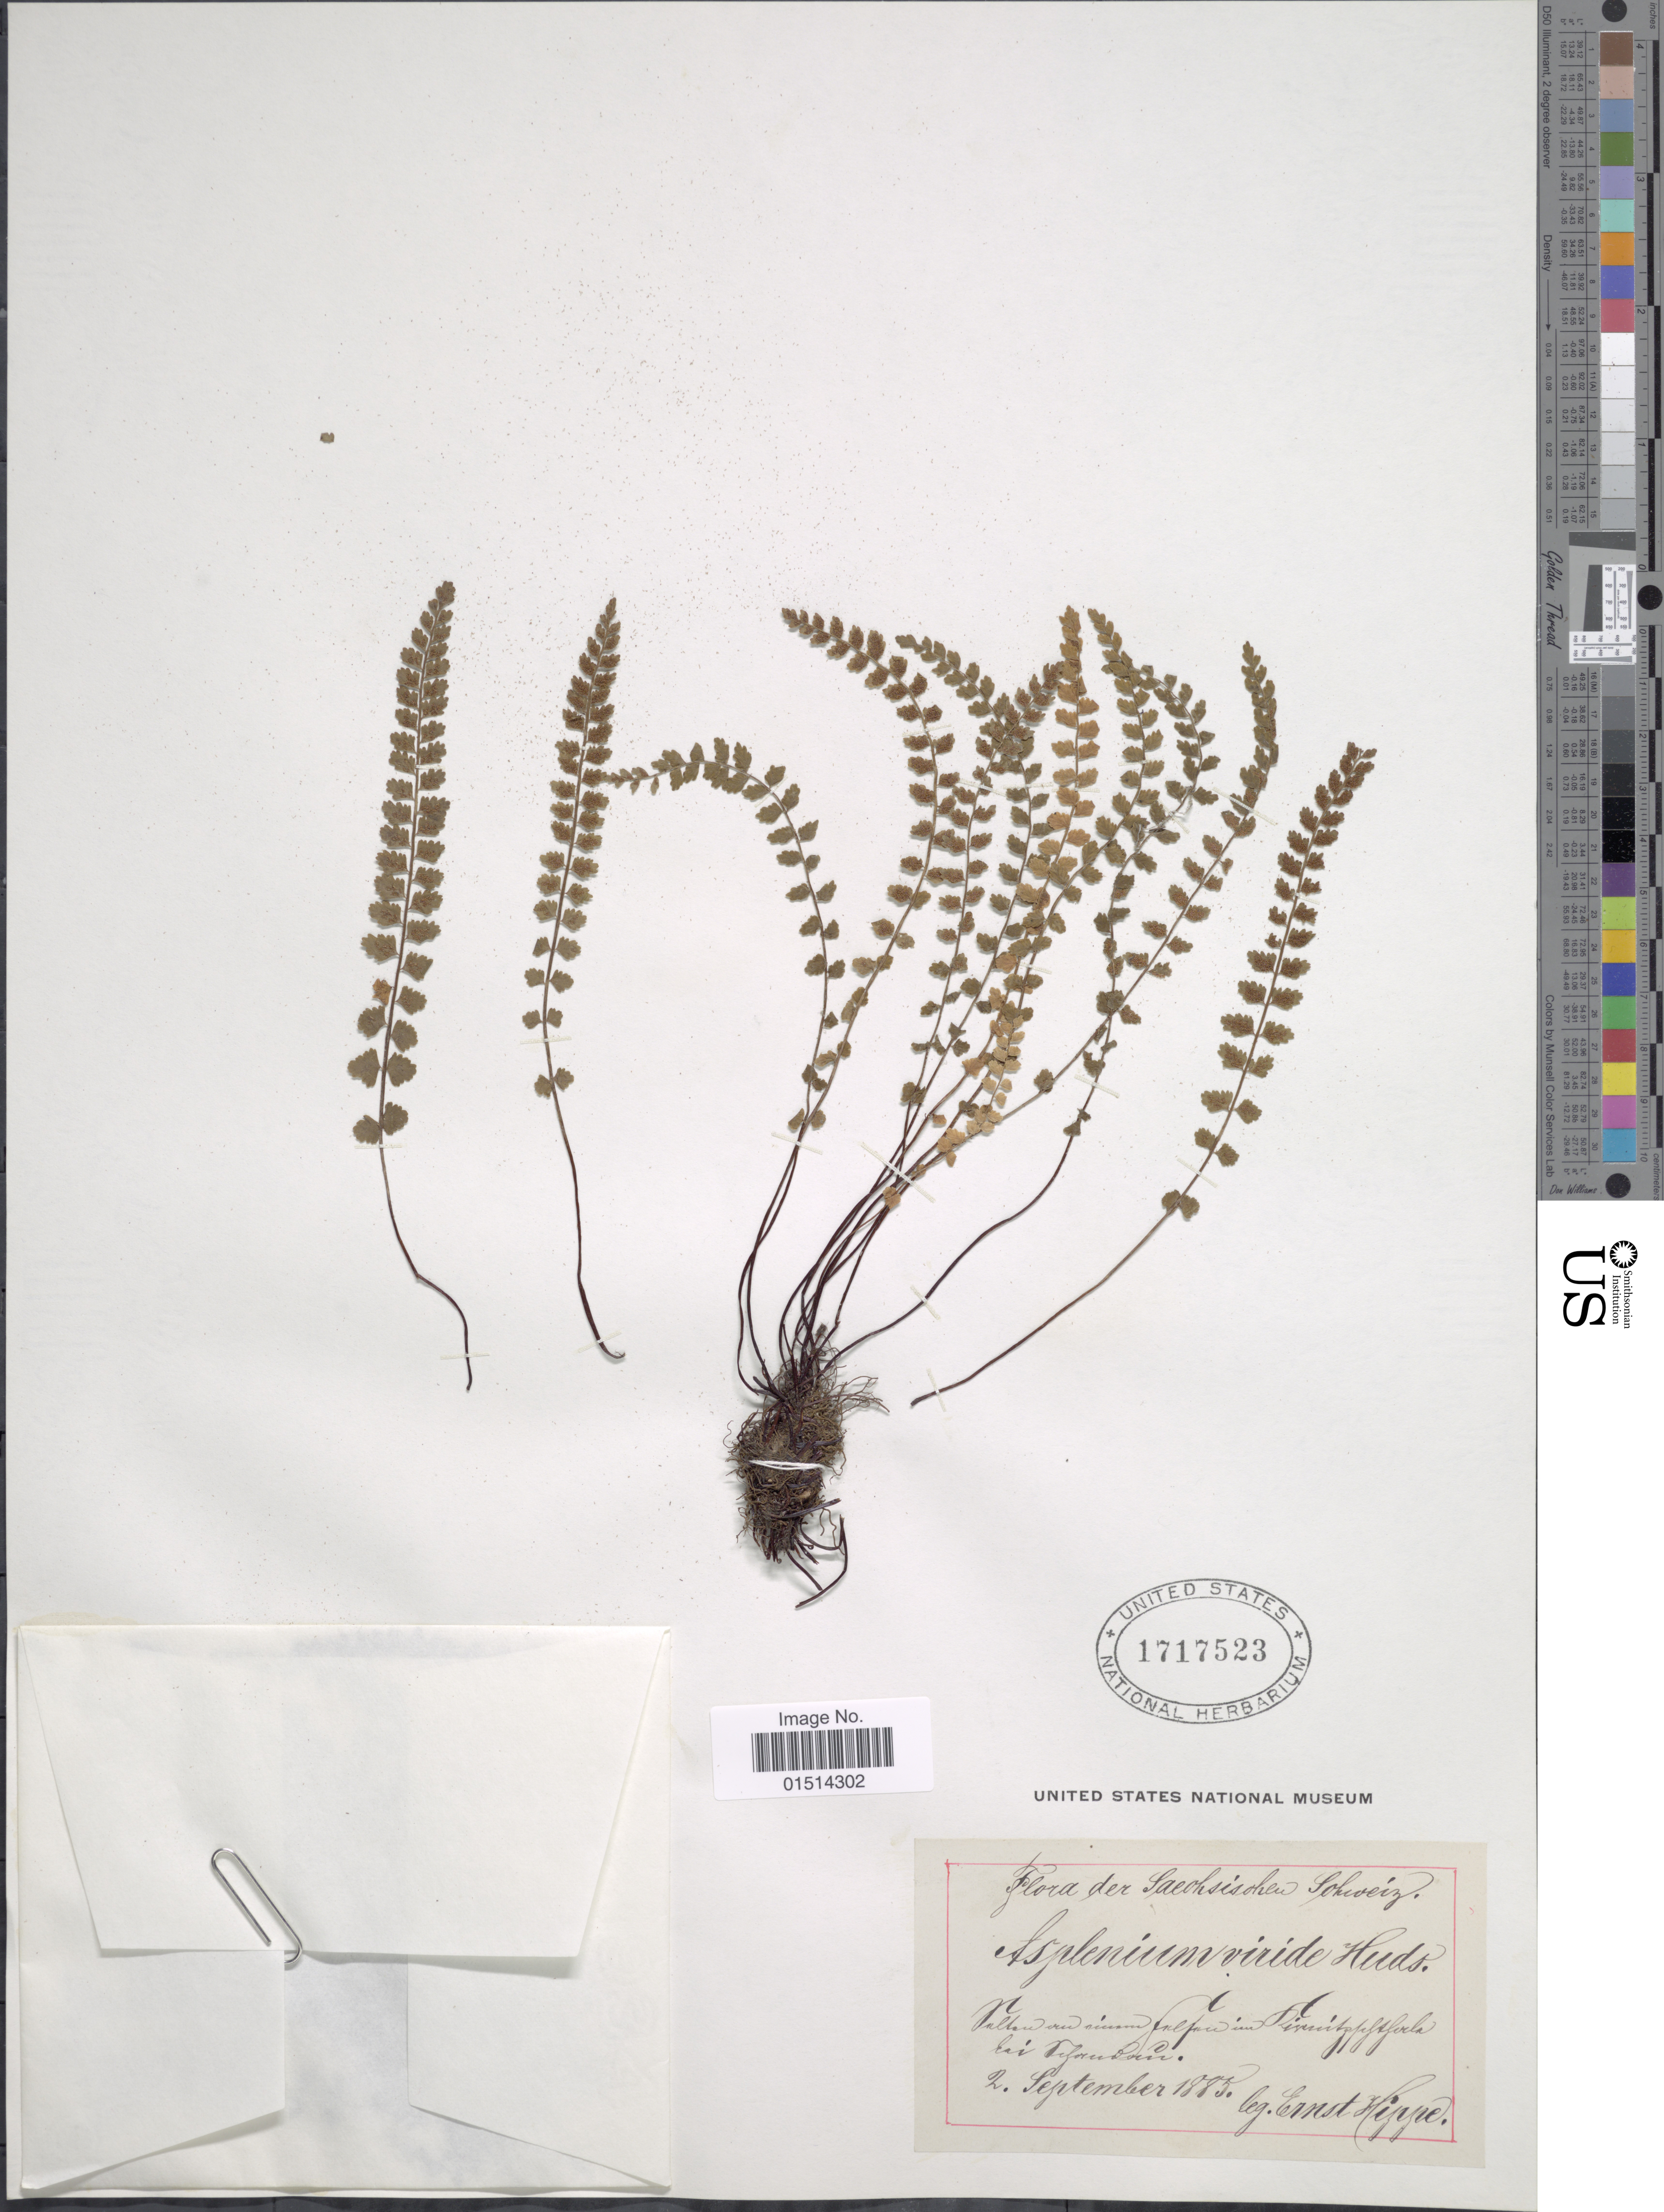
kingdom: Plantae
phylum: Tracheophyta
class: Polypodiopsida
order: Polypodiales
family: Aspleniaceae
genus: Asplenium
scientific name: Asplenium viride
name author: Huds.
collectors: E. Hippe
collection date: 1885-09-02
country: Germany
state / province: Sachsen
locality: Sächsische Schweiz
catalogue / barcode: US 1717523